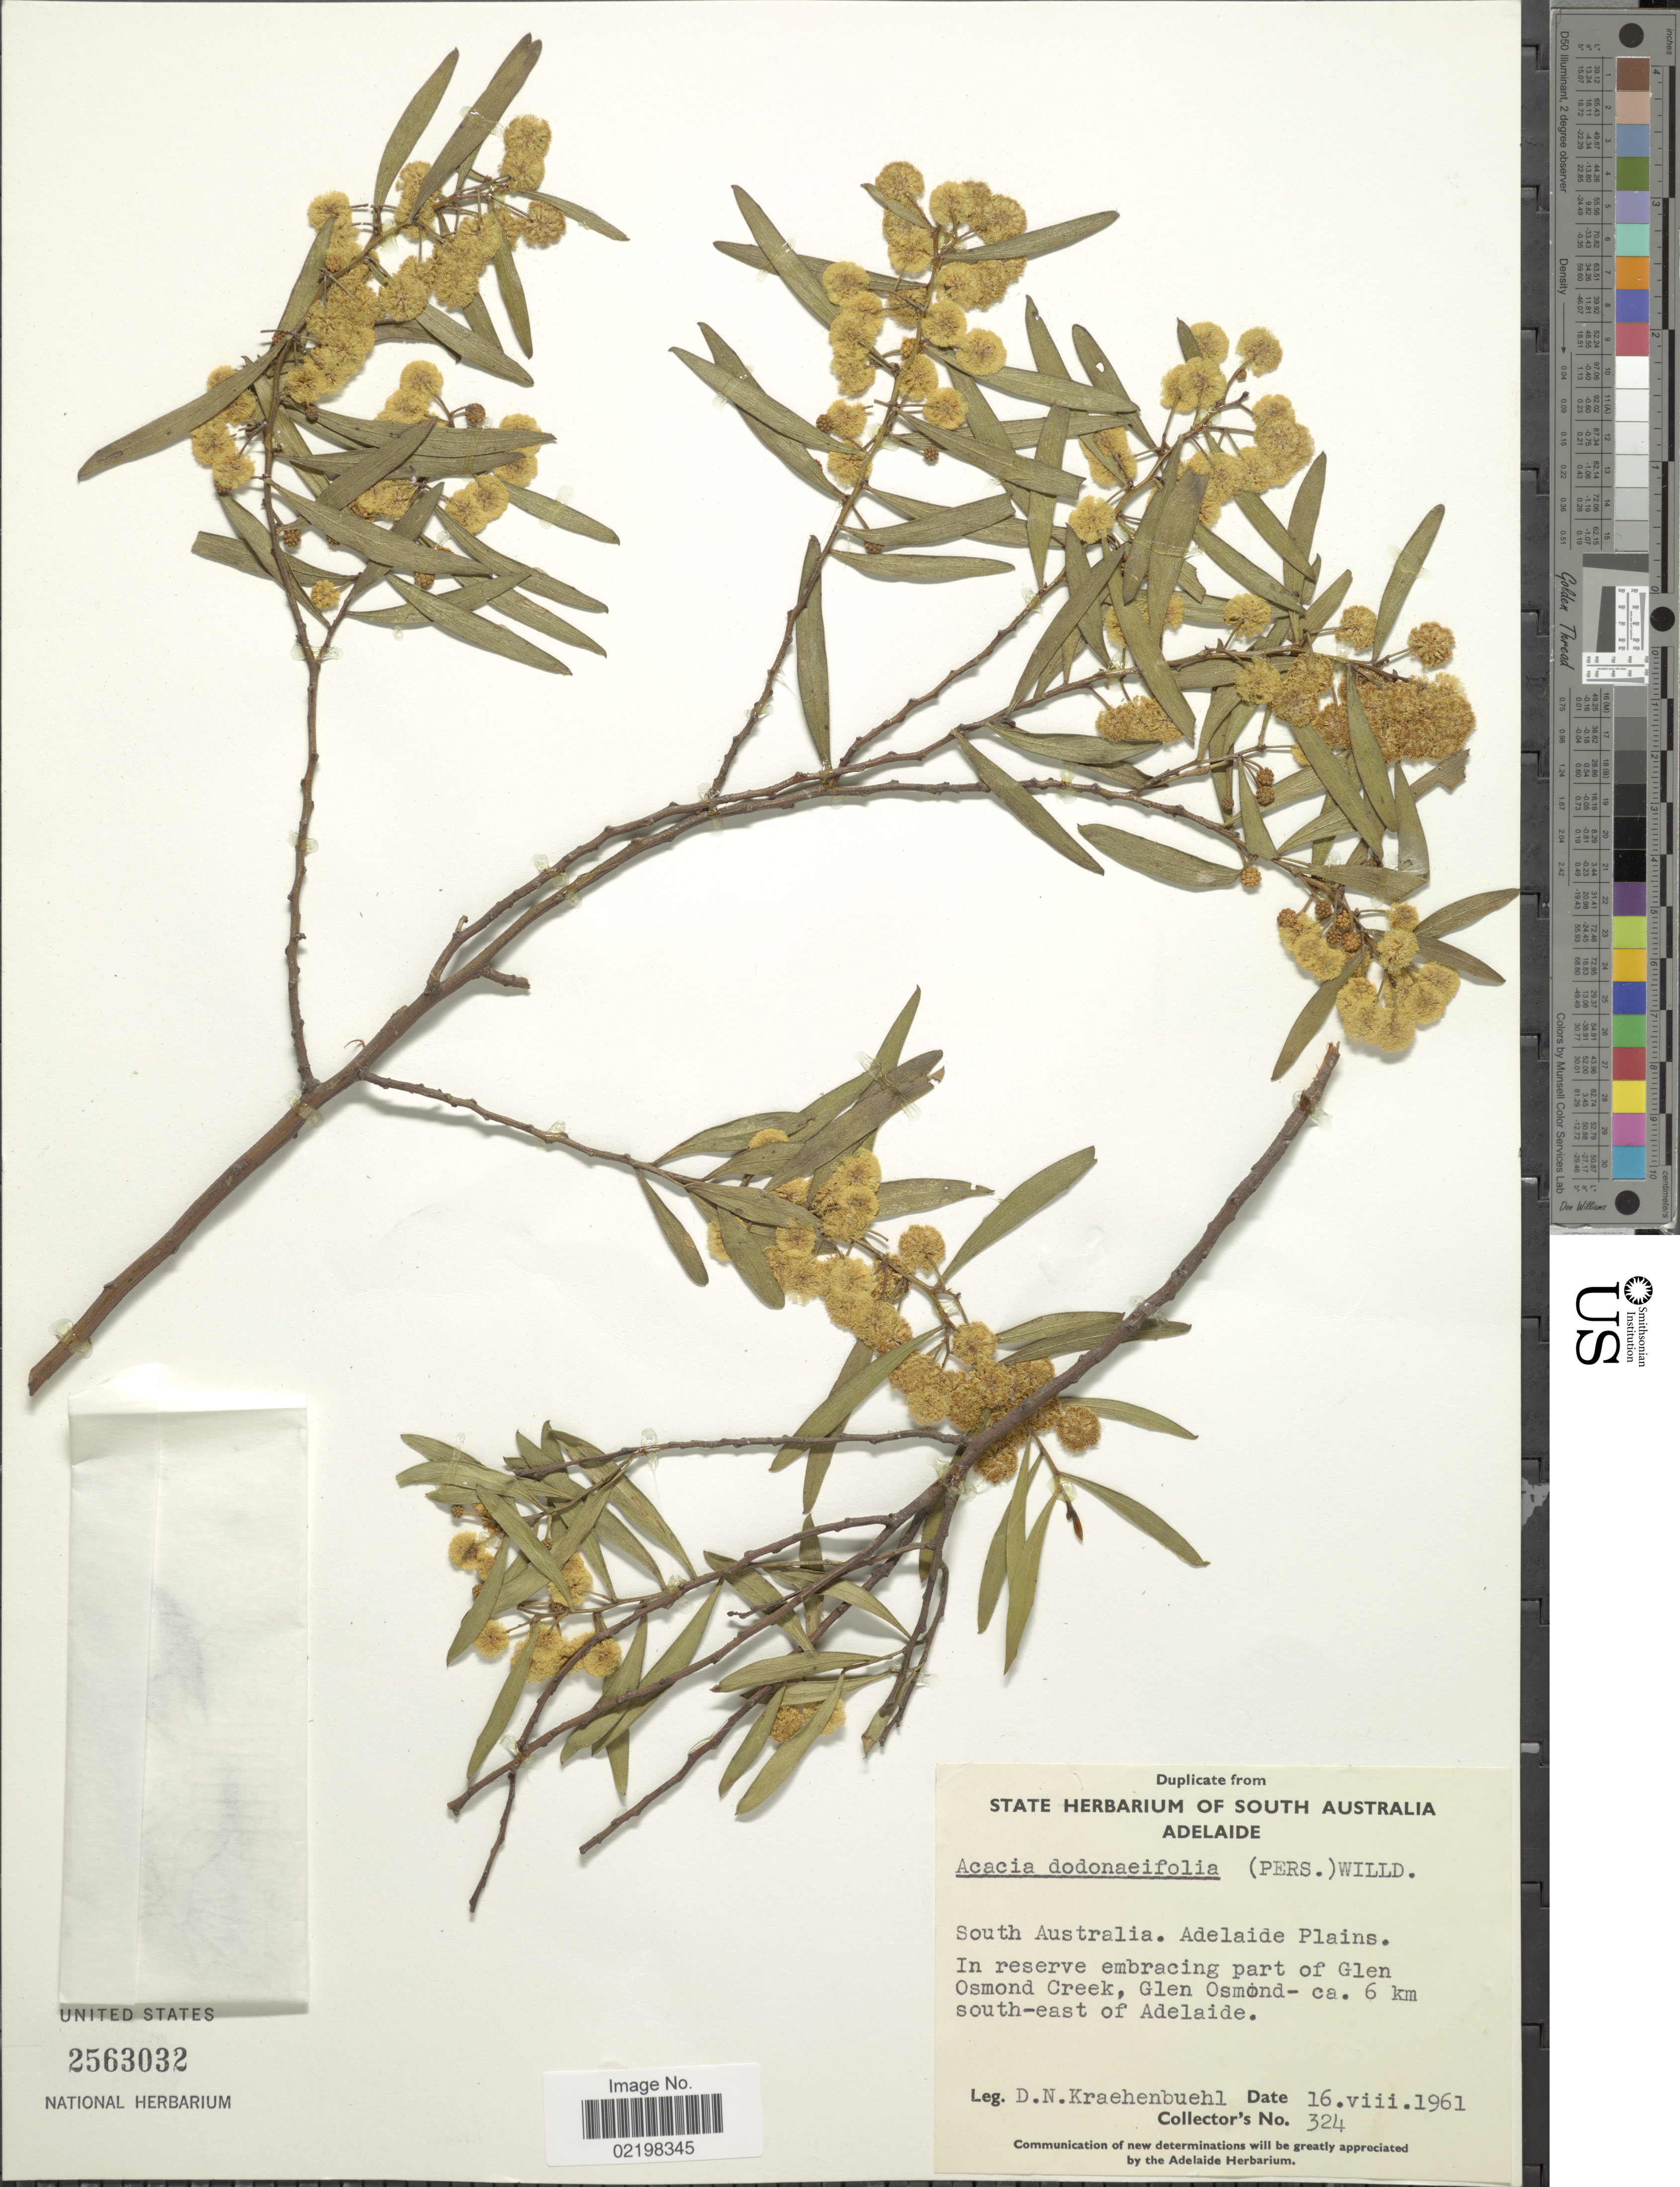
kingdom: Plantae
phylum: Tracheophyta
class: Magnoliopsida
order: Fabales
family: Fabaceae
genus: Acacia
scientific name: Acacia dodonaeifolia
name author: (Pers.) Balb.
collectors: D. Kraehenbuehl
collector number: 324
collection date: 1961-08-16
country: Australia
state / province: South Australia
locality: Adelaide Plains. In reserve embracing part of Glen Osmond Creek, Glen Osmond- ca 6 km south-east of Adelaide.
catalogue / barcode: US 2563032